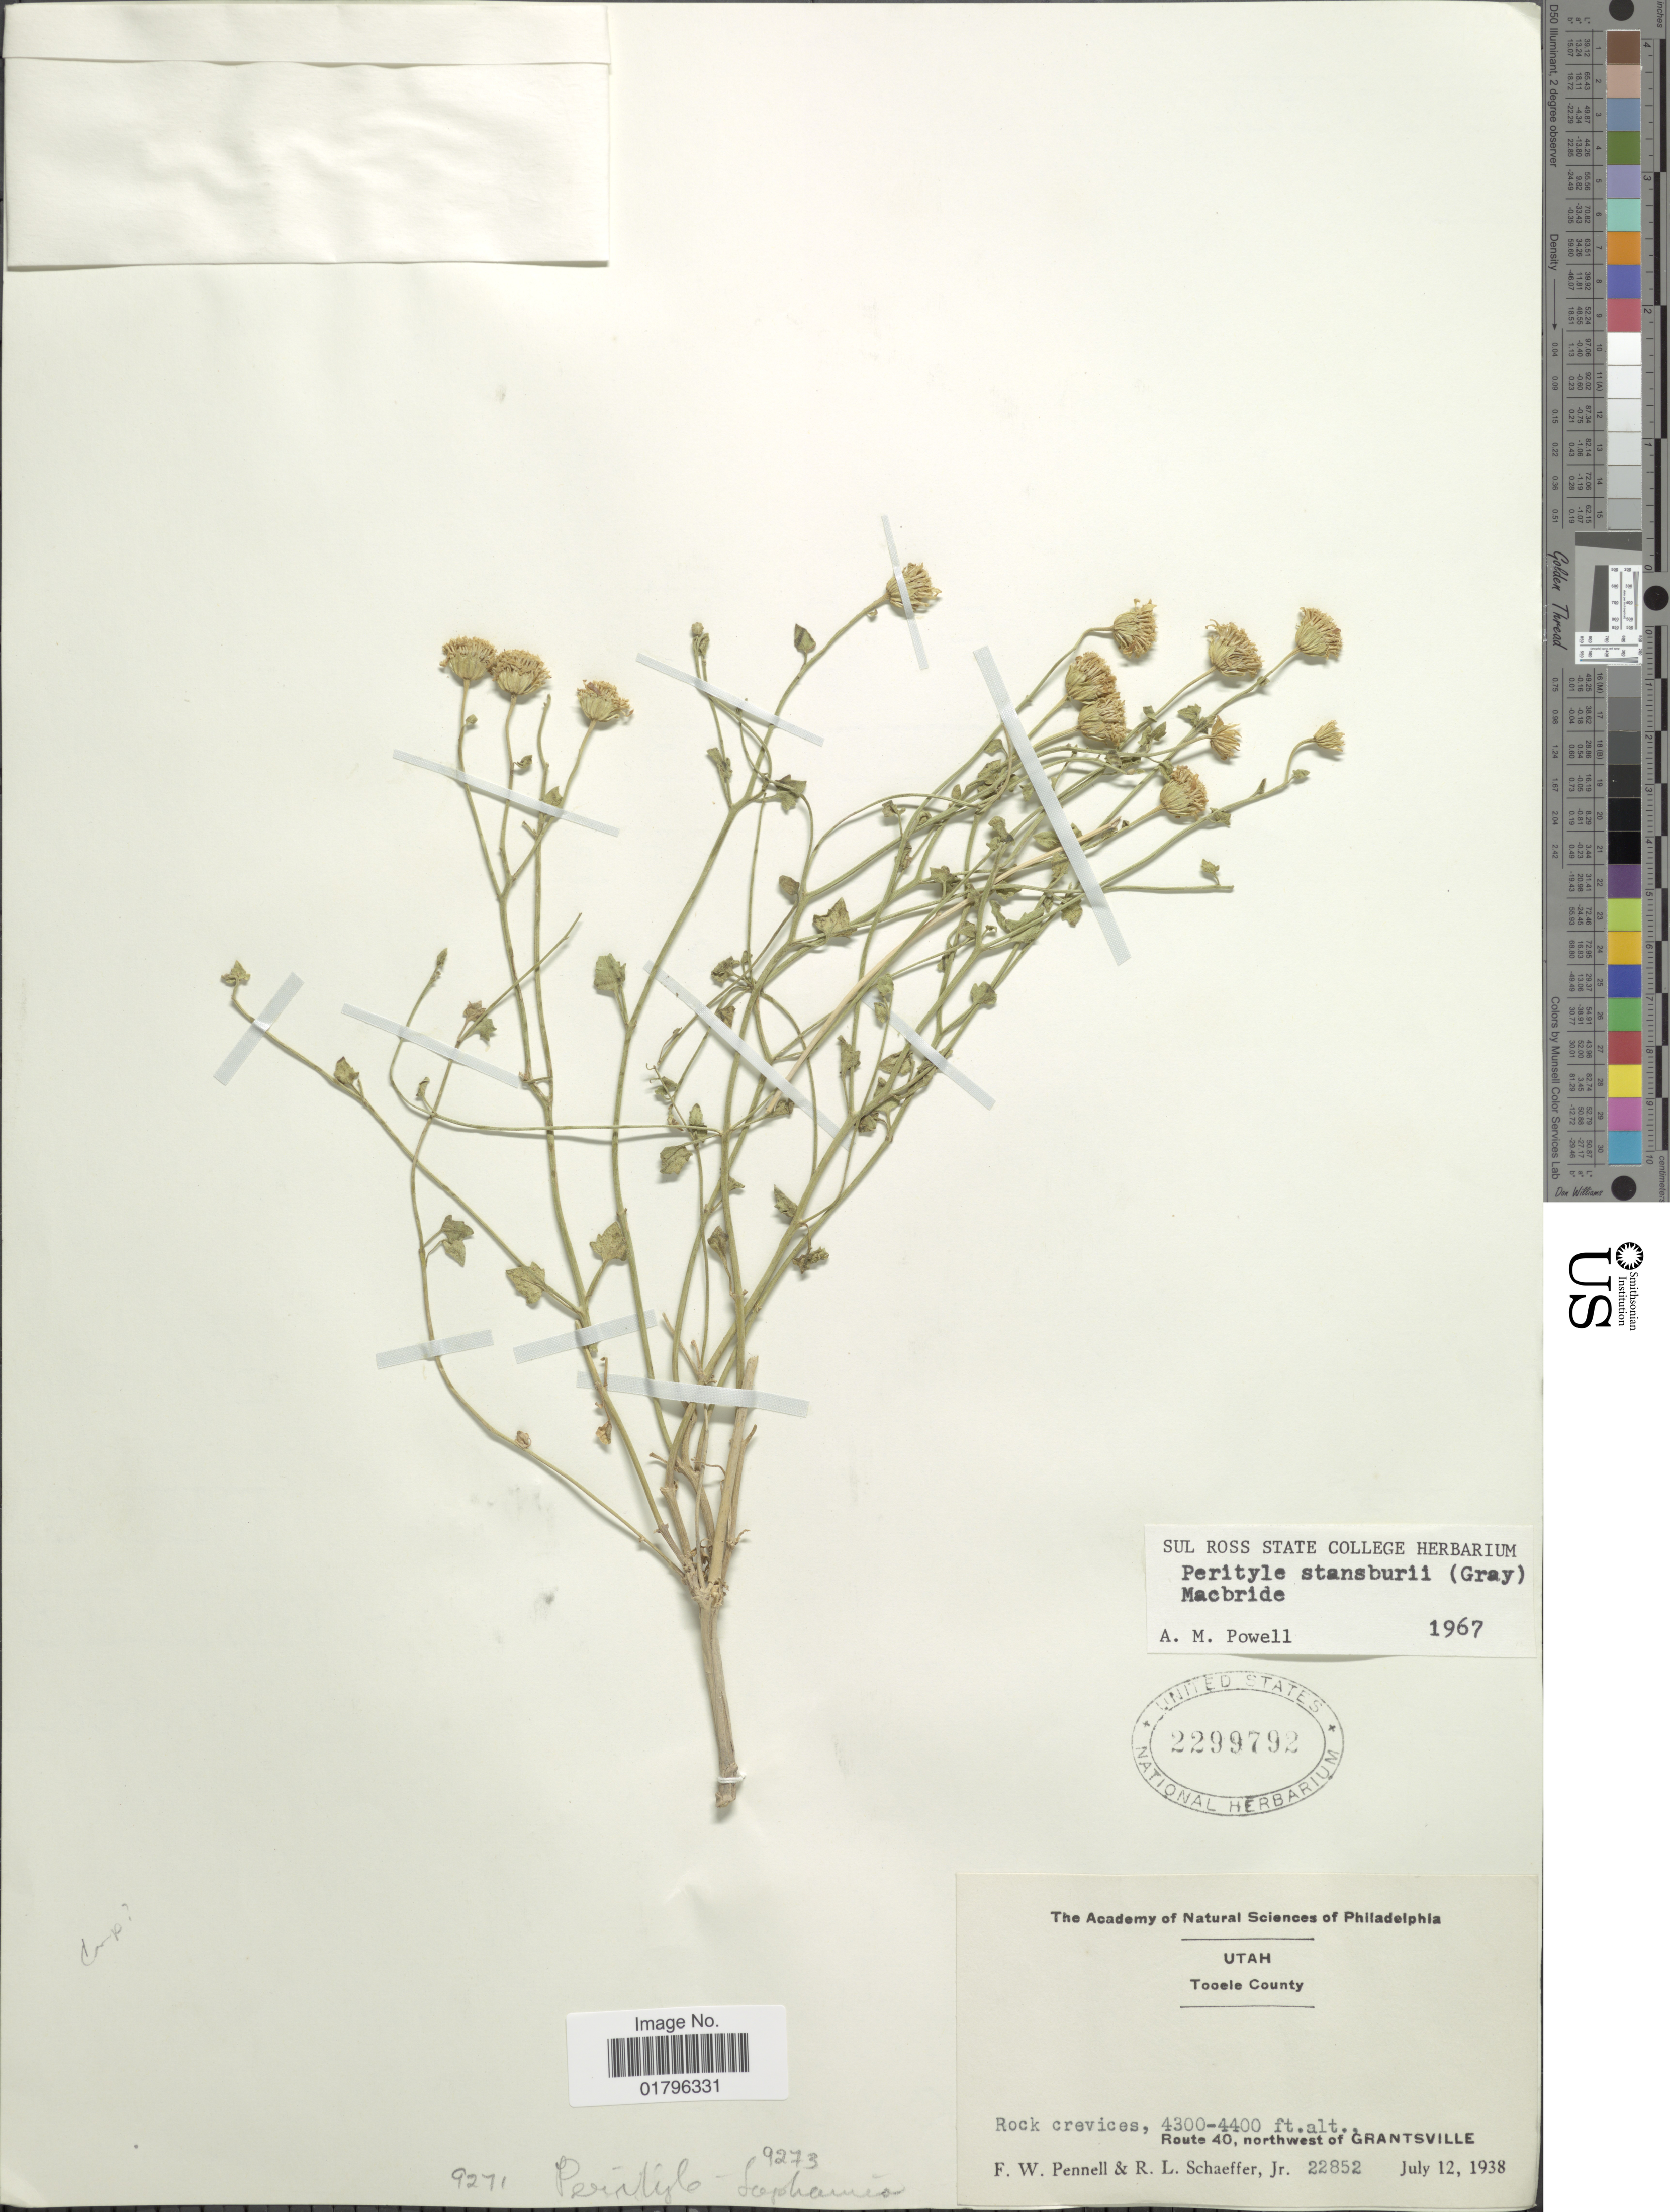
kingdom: Plantae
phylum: Tracheophyta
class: Magnoliopsida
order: Asterales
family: Asteraceae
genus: Perityle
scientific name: Perityle stansburyi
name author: (A. Gray) J.F. Macbr.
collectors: F. W. Pennell & R. L. Schaeffer Jr.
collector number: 22852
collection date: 1938-07-12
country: United States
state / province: Utah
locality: Tooele County, Route 40, northwest of Grantsville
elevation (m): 1311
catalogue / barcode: US 2299792